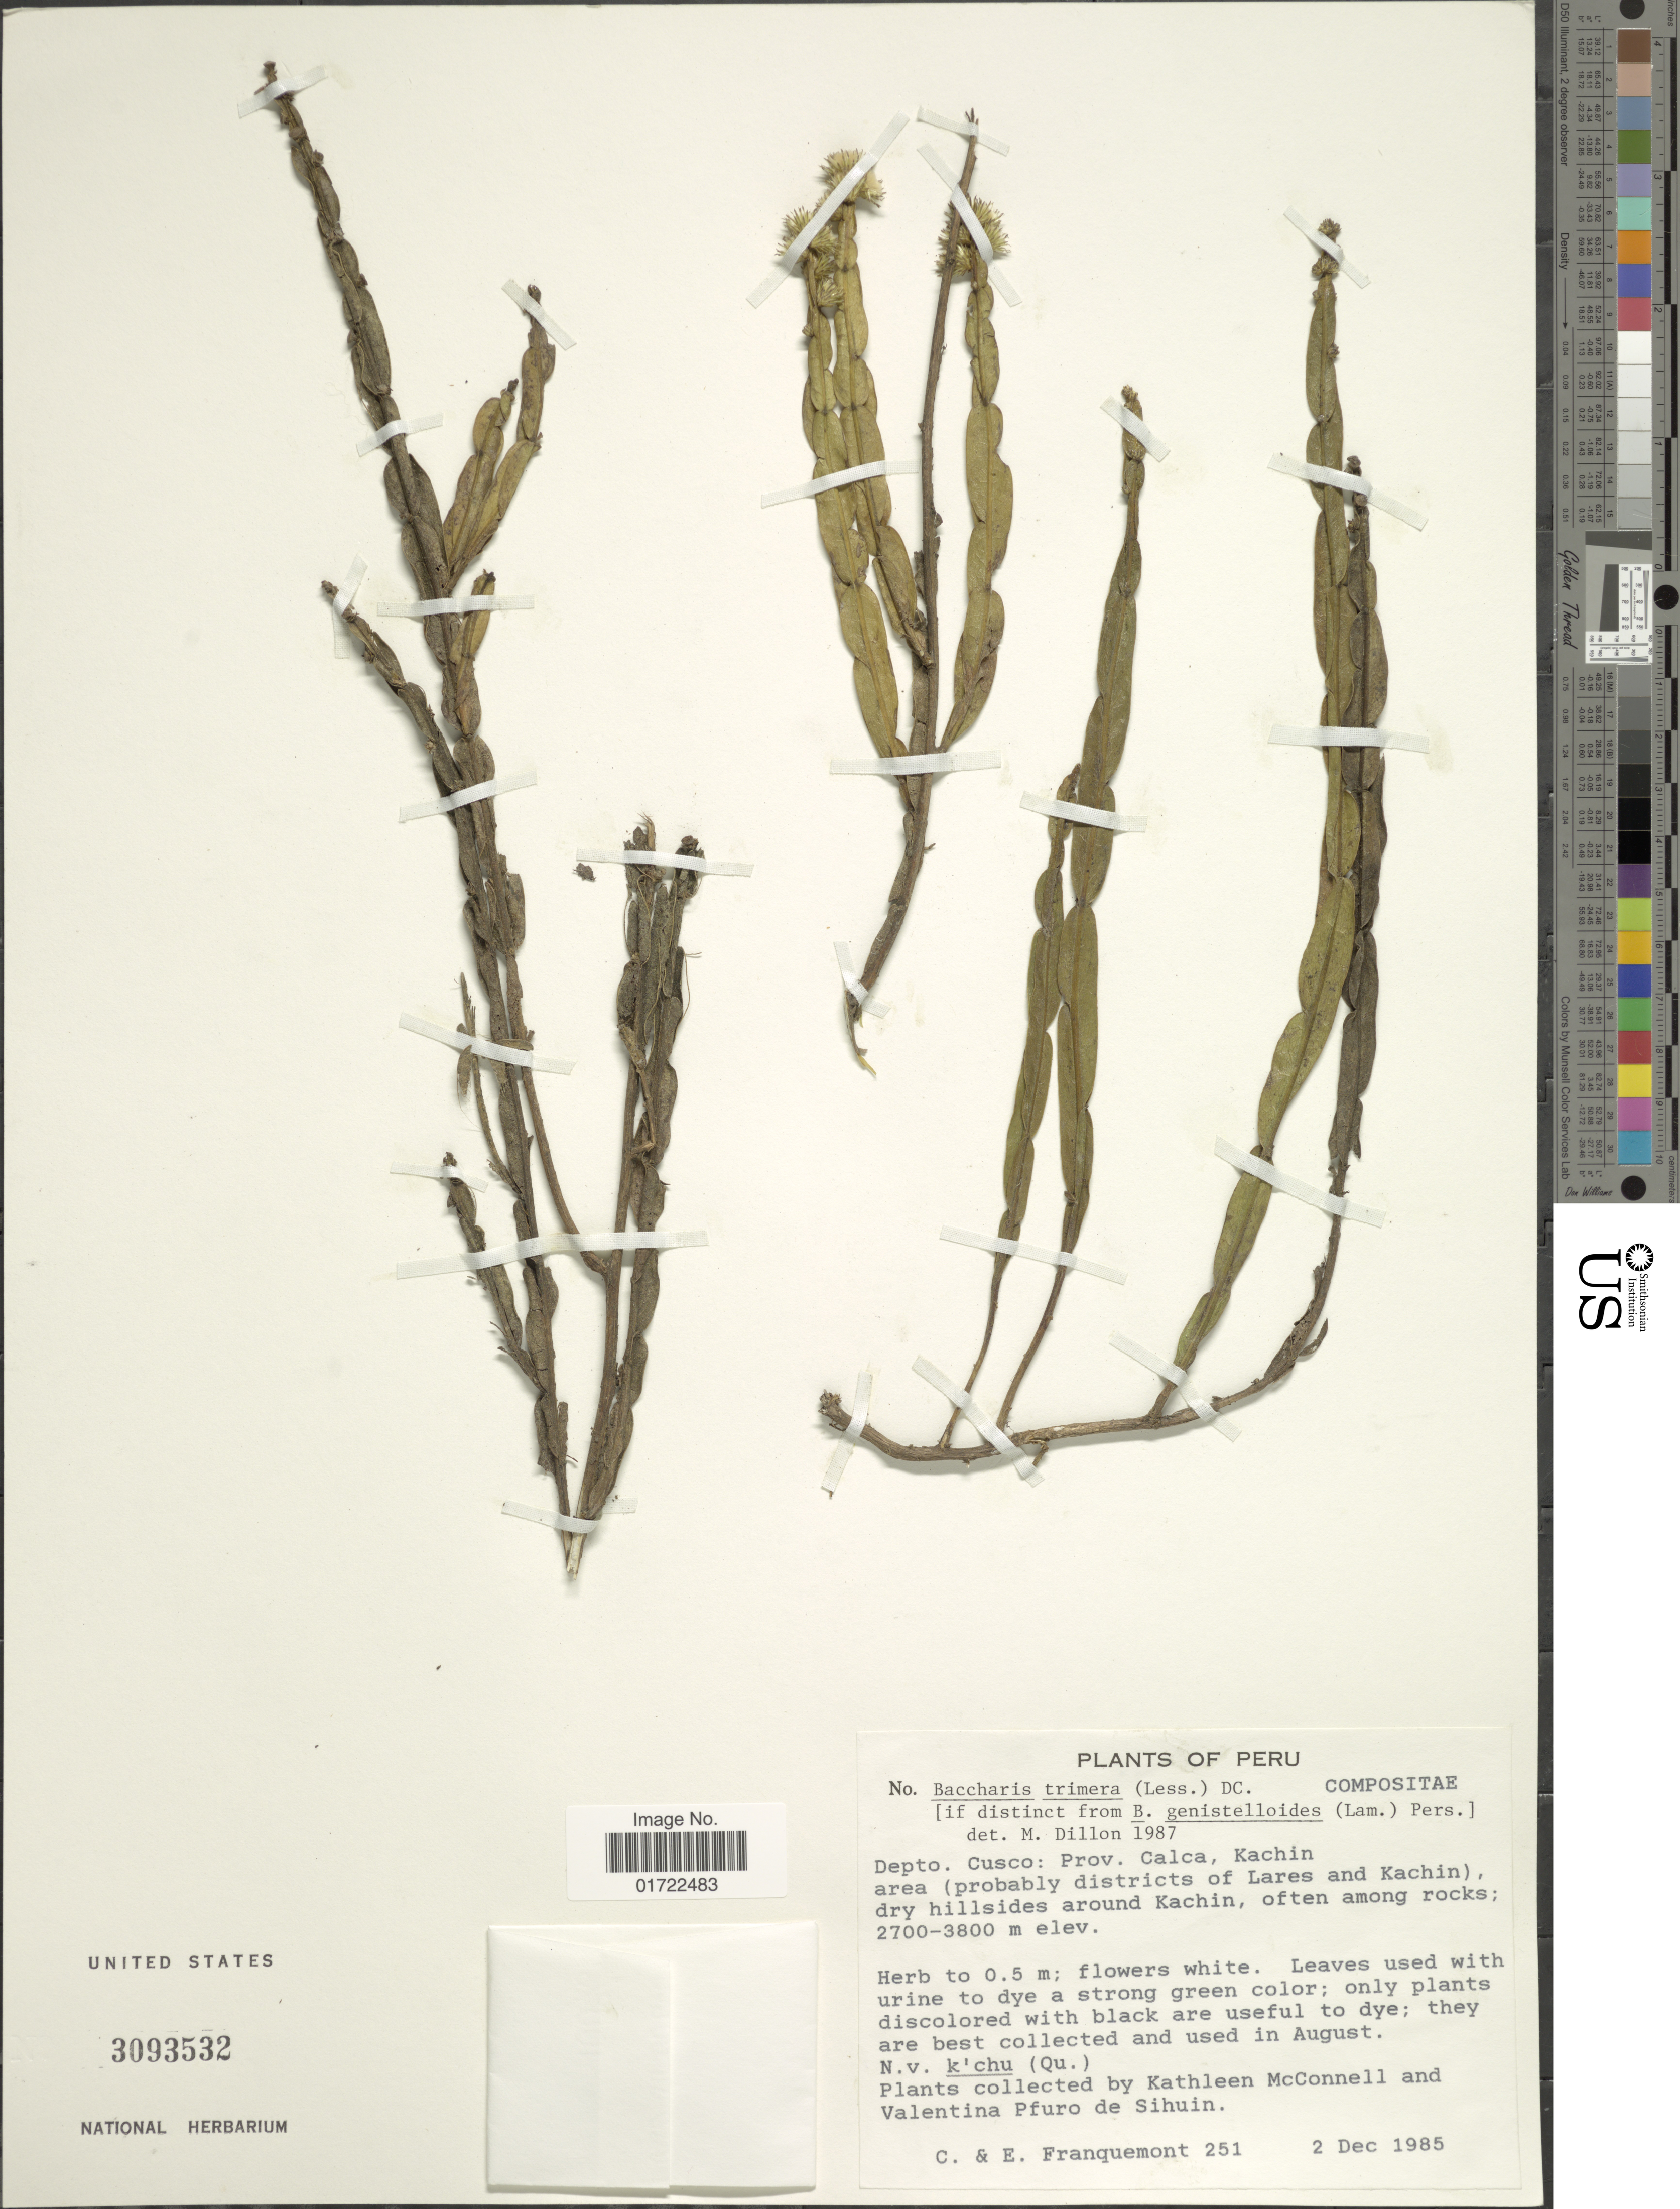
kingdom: Plantae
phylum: Tracheophyta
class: Magnoliopsida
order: Asterales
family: Asteraceae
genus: Baccharis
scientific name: Baccharis genistelloides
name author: (Lam.) Pers.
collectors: C. Franquemont & E. Franquement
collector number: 251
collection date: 1985-12-02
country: Peru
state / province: Cusco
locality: Prov. Calca, Kachin area (probably districts of Lares and Kachin), dry hillsides around Kachin, often among rocks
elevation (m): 2700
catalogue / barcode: US 3093532